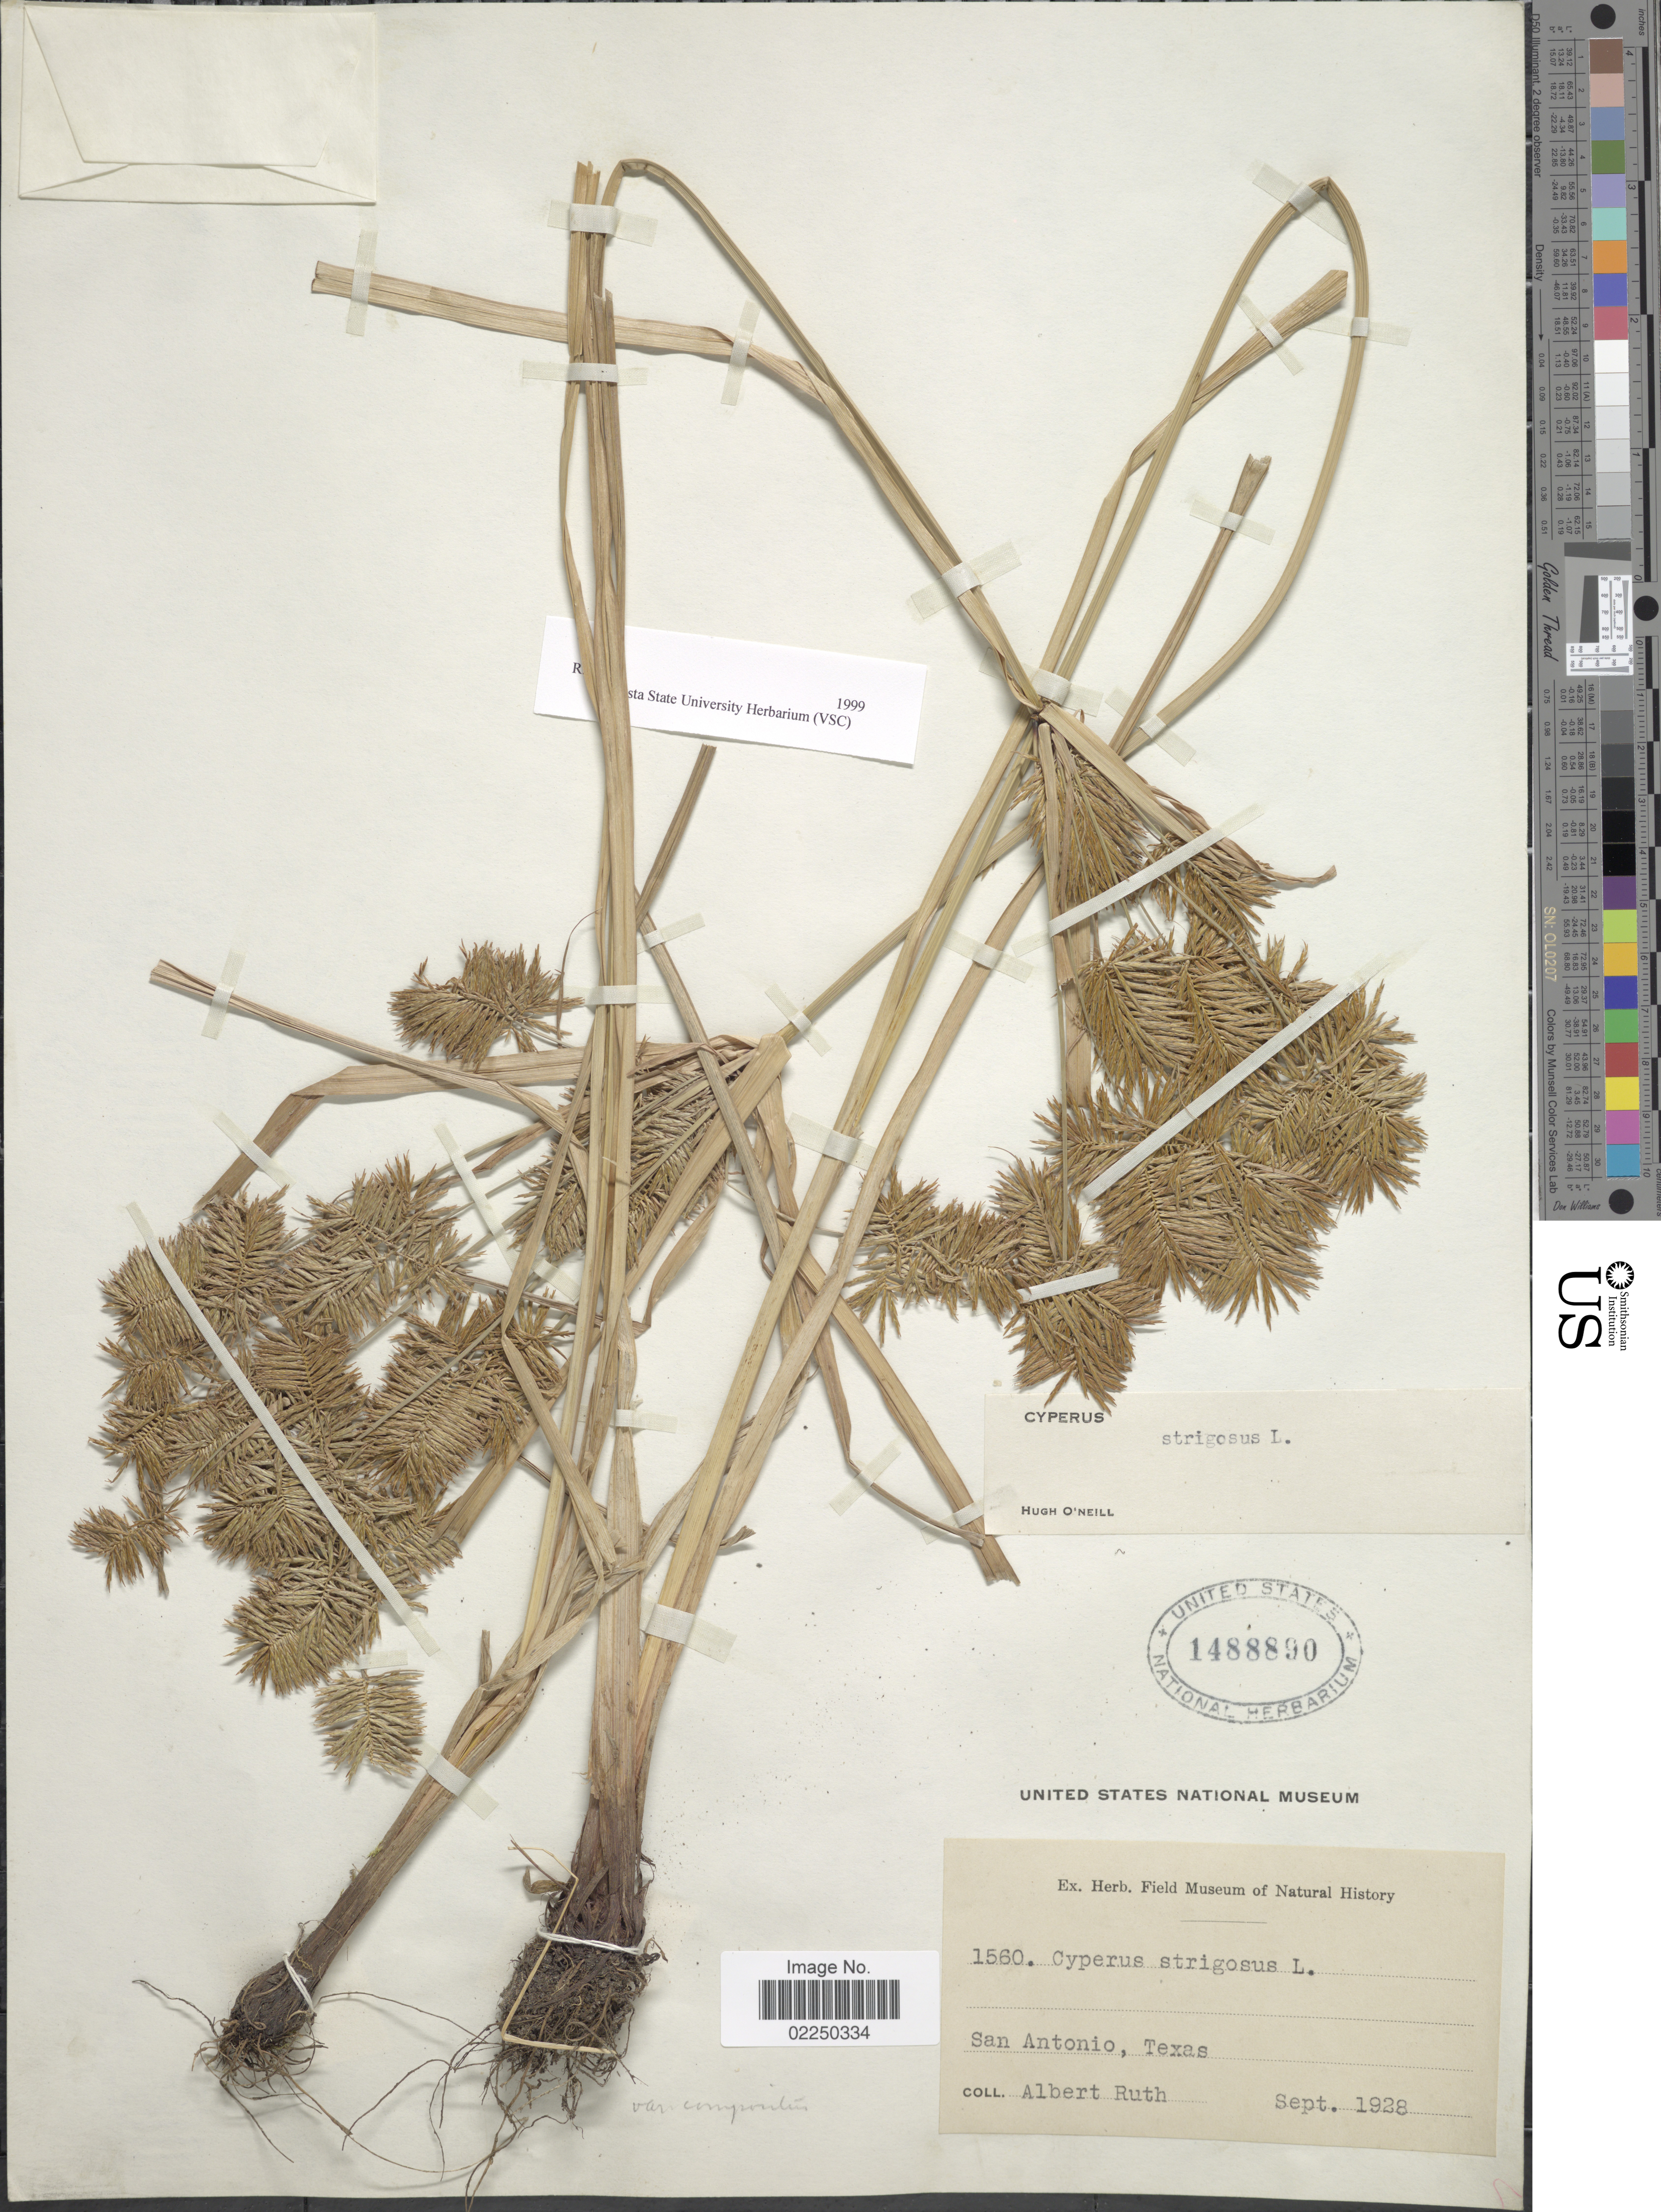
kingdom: Plantae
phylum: Tracheophyta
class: Liliopsida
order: Poales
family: Cyperaceae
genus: Cyperus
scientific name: Cyperus strigosus L.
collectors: A. Ruth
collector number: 1560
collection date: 1928-09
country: United States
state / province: Texas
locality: San Antonio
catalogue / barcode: US 1488890